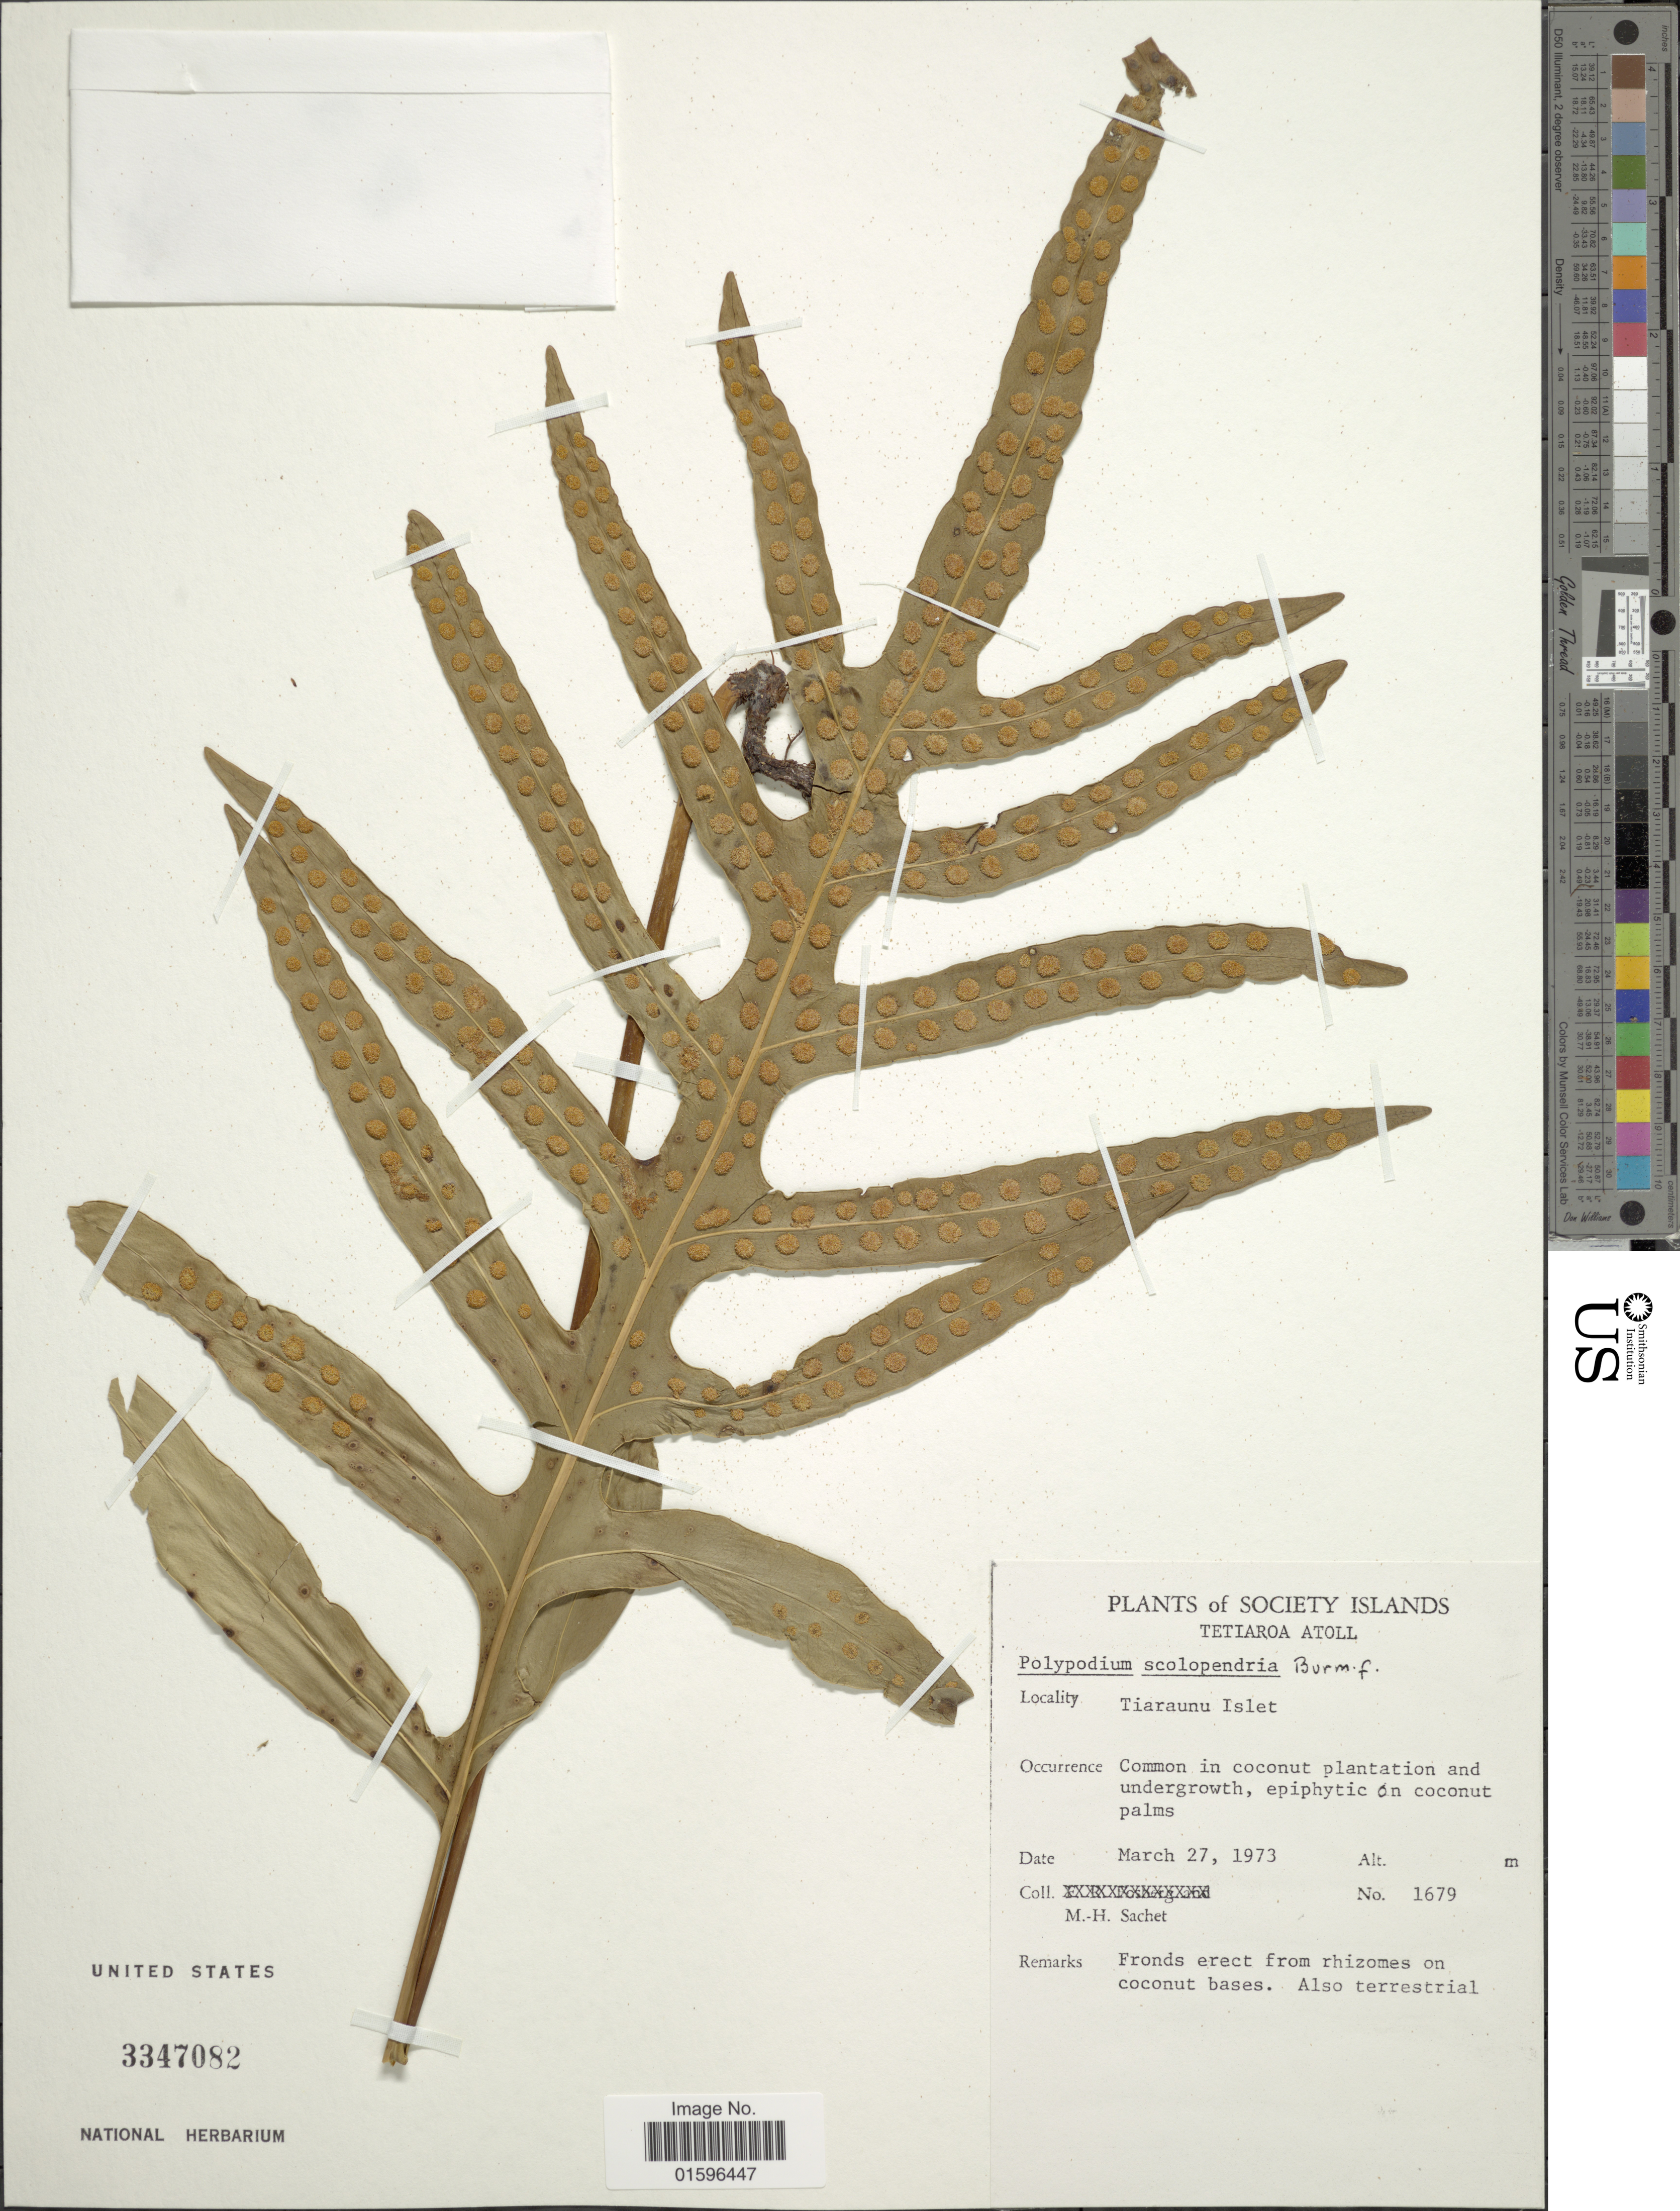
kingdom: Plantae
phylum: Tracheophyta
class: Polypodiopsida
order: Polypodiales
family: Polypodiaceae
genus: Polypodium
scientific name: Polypodium scolopendria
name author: Burm. f.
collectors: M.-H. Sachet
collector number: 1679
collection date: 1973-03-27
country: French Polynesia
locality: Society Islands, Tettiarao Atoll, Tiaraunu Islet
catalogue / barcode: US 3347082